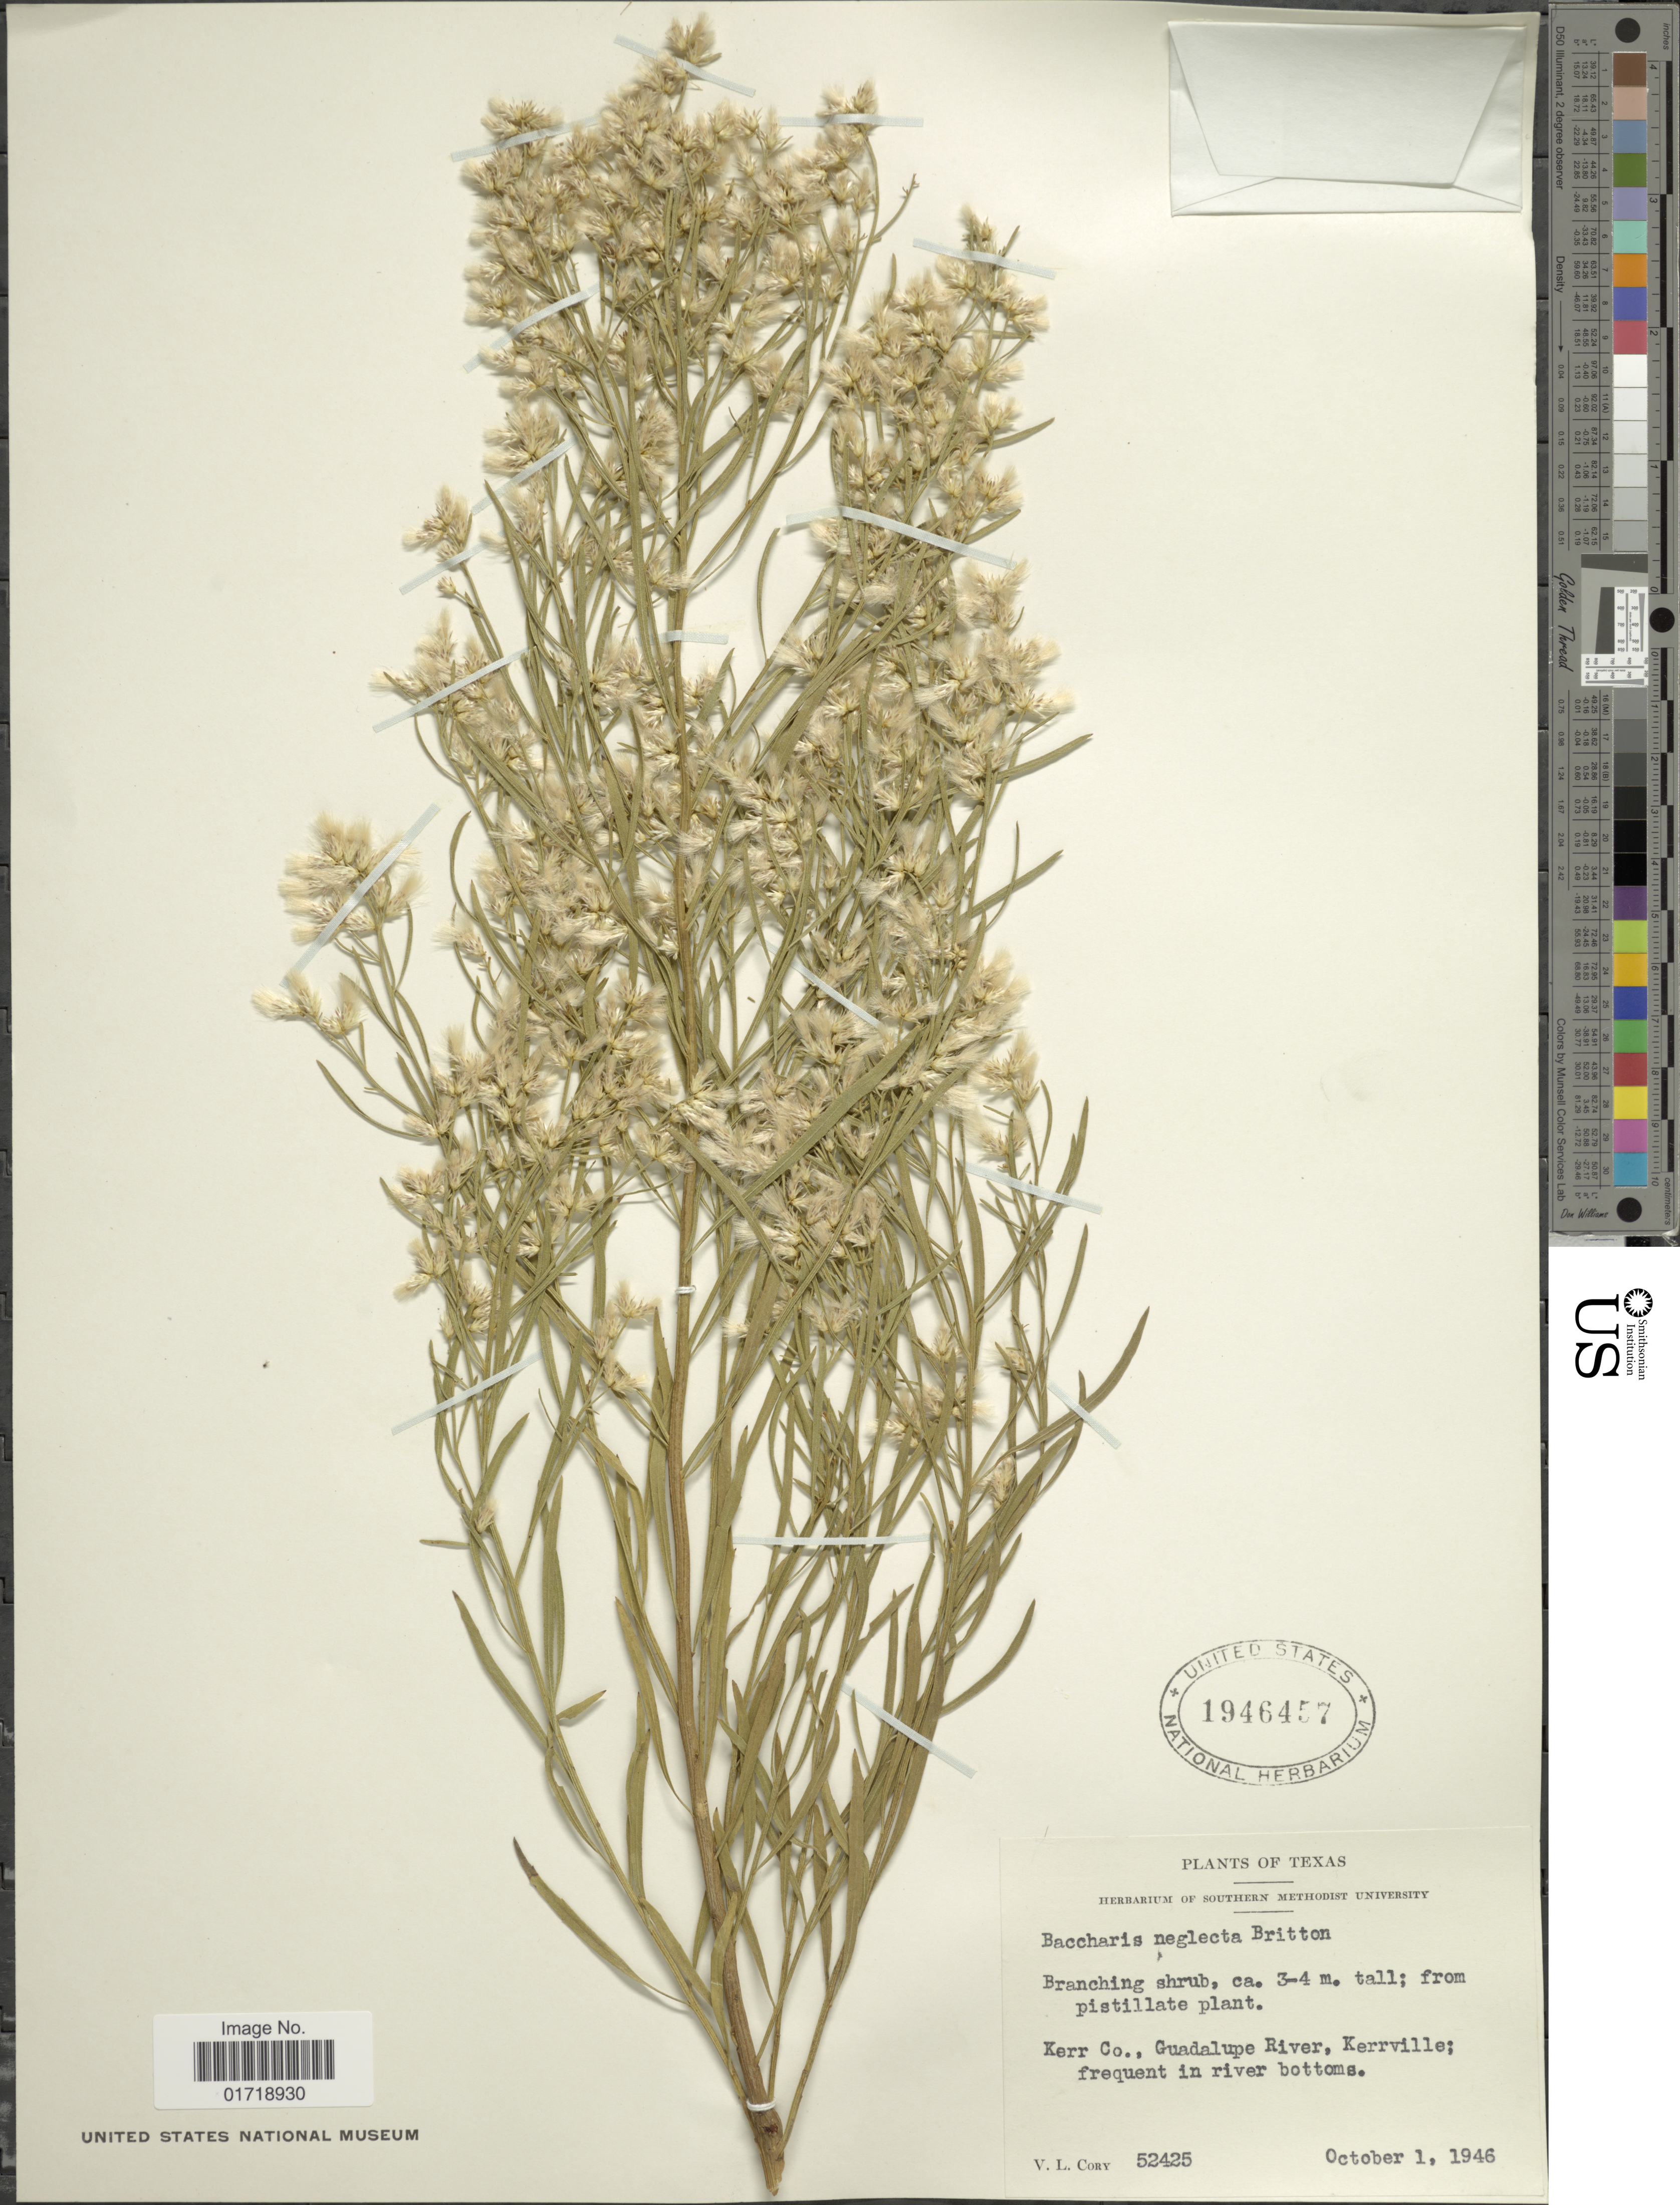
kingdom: Plantae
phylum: Tracheophyta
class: Magnoliopsida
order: Asterales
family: Asteraceae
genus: Baccharis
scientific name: Baccharis neglecta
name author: Britton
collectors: V. Cory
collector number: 52425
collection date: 1946-10-01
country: United States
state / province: Texas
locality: Kerr Co., Guadalupe River, Kerrville frequent in river bottoms;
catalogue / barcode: US 1946457